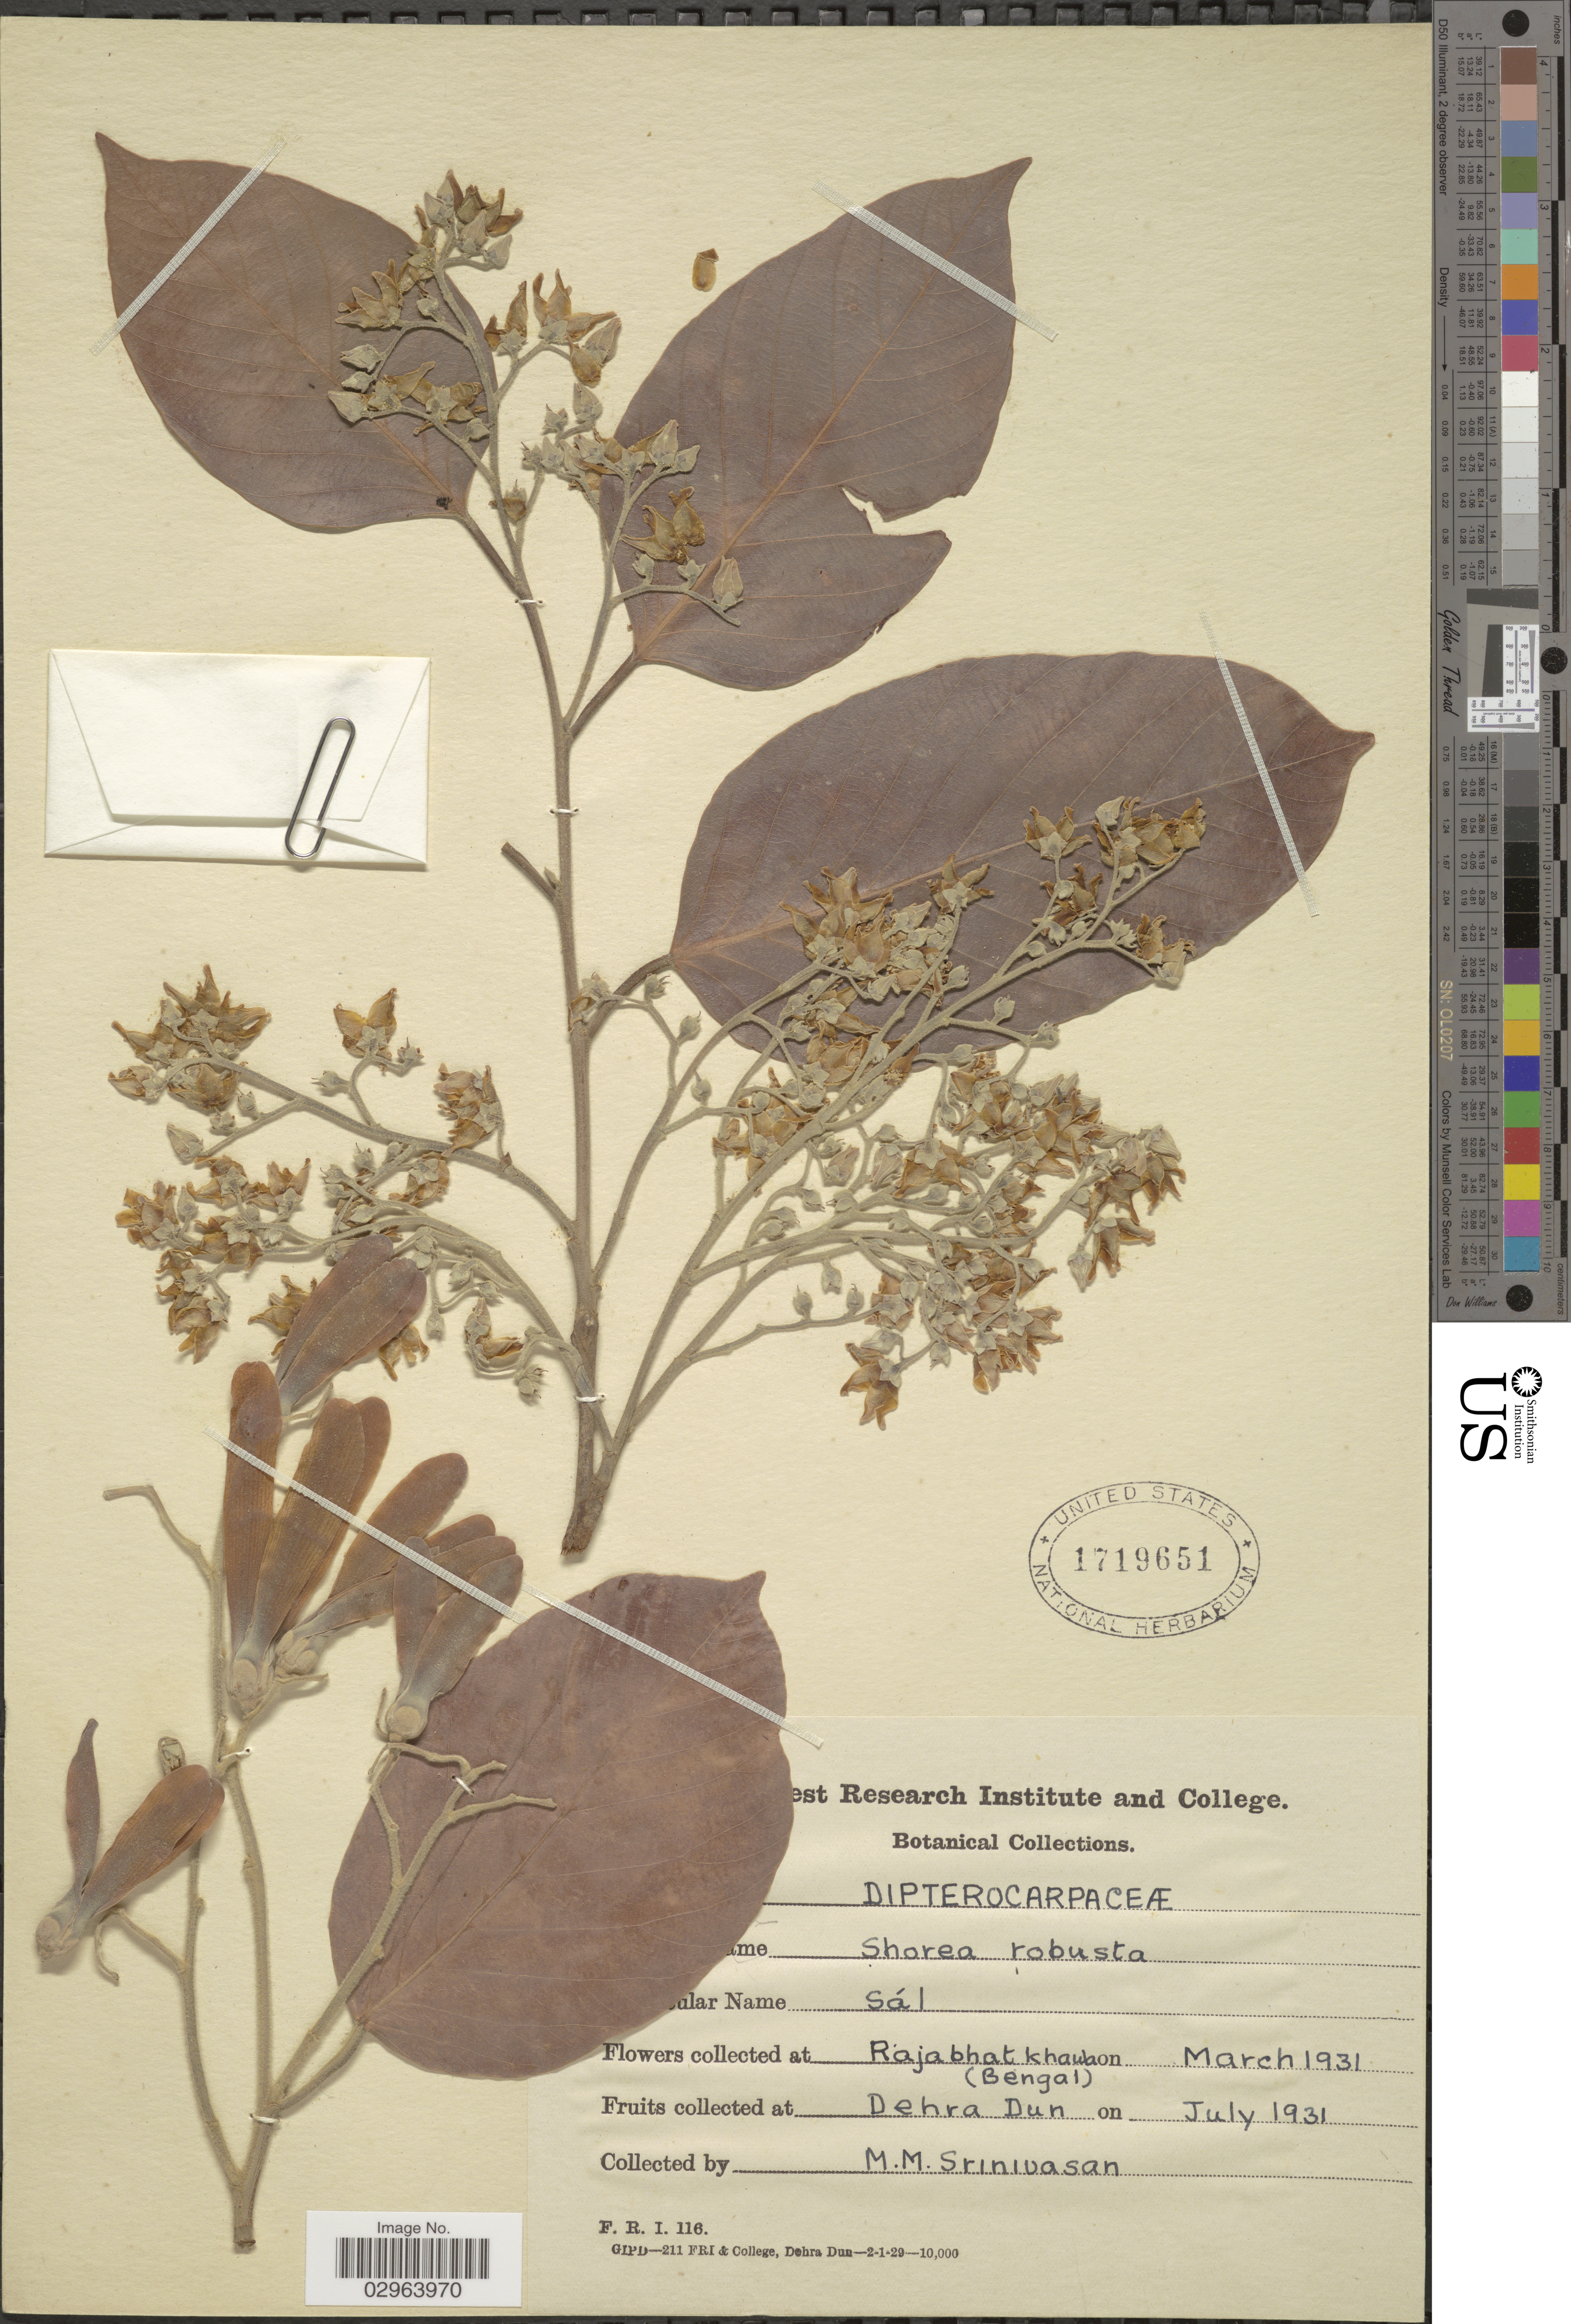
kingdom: Plantae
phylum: Tracheophyta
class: Magnoliopsida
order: Malvales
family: Dipterocarpaceae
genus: Shorea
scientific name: Shorea robusta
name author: C.F. Gaertn.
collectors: M. Srinivasan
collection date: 1931-03/1931-07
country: India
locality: Rajabhat Khawa (Bengal), Dehra Dun.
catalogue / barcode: US 1719651